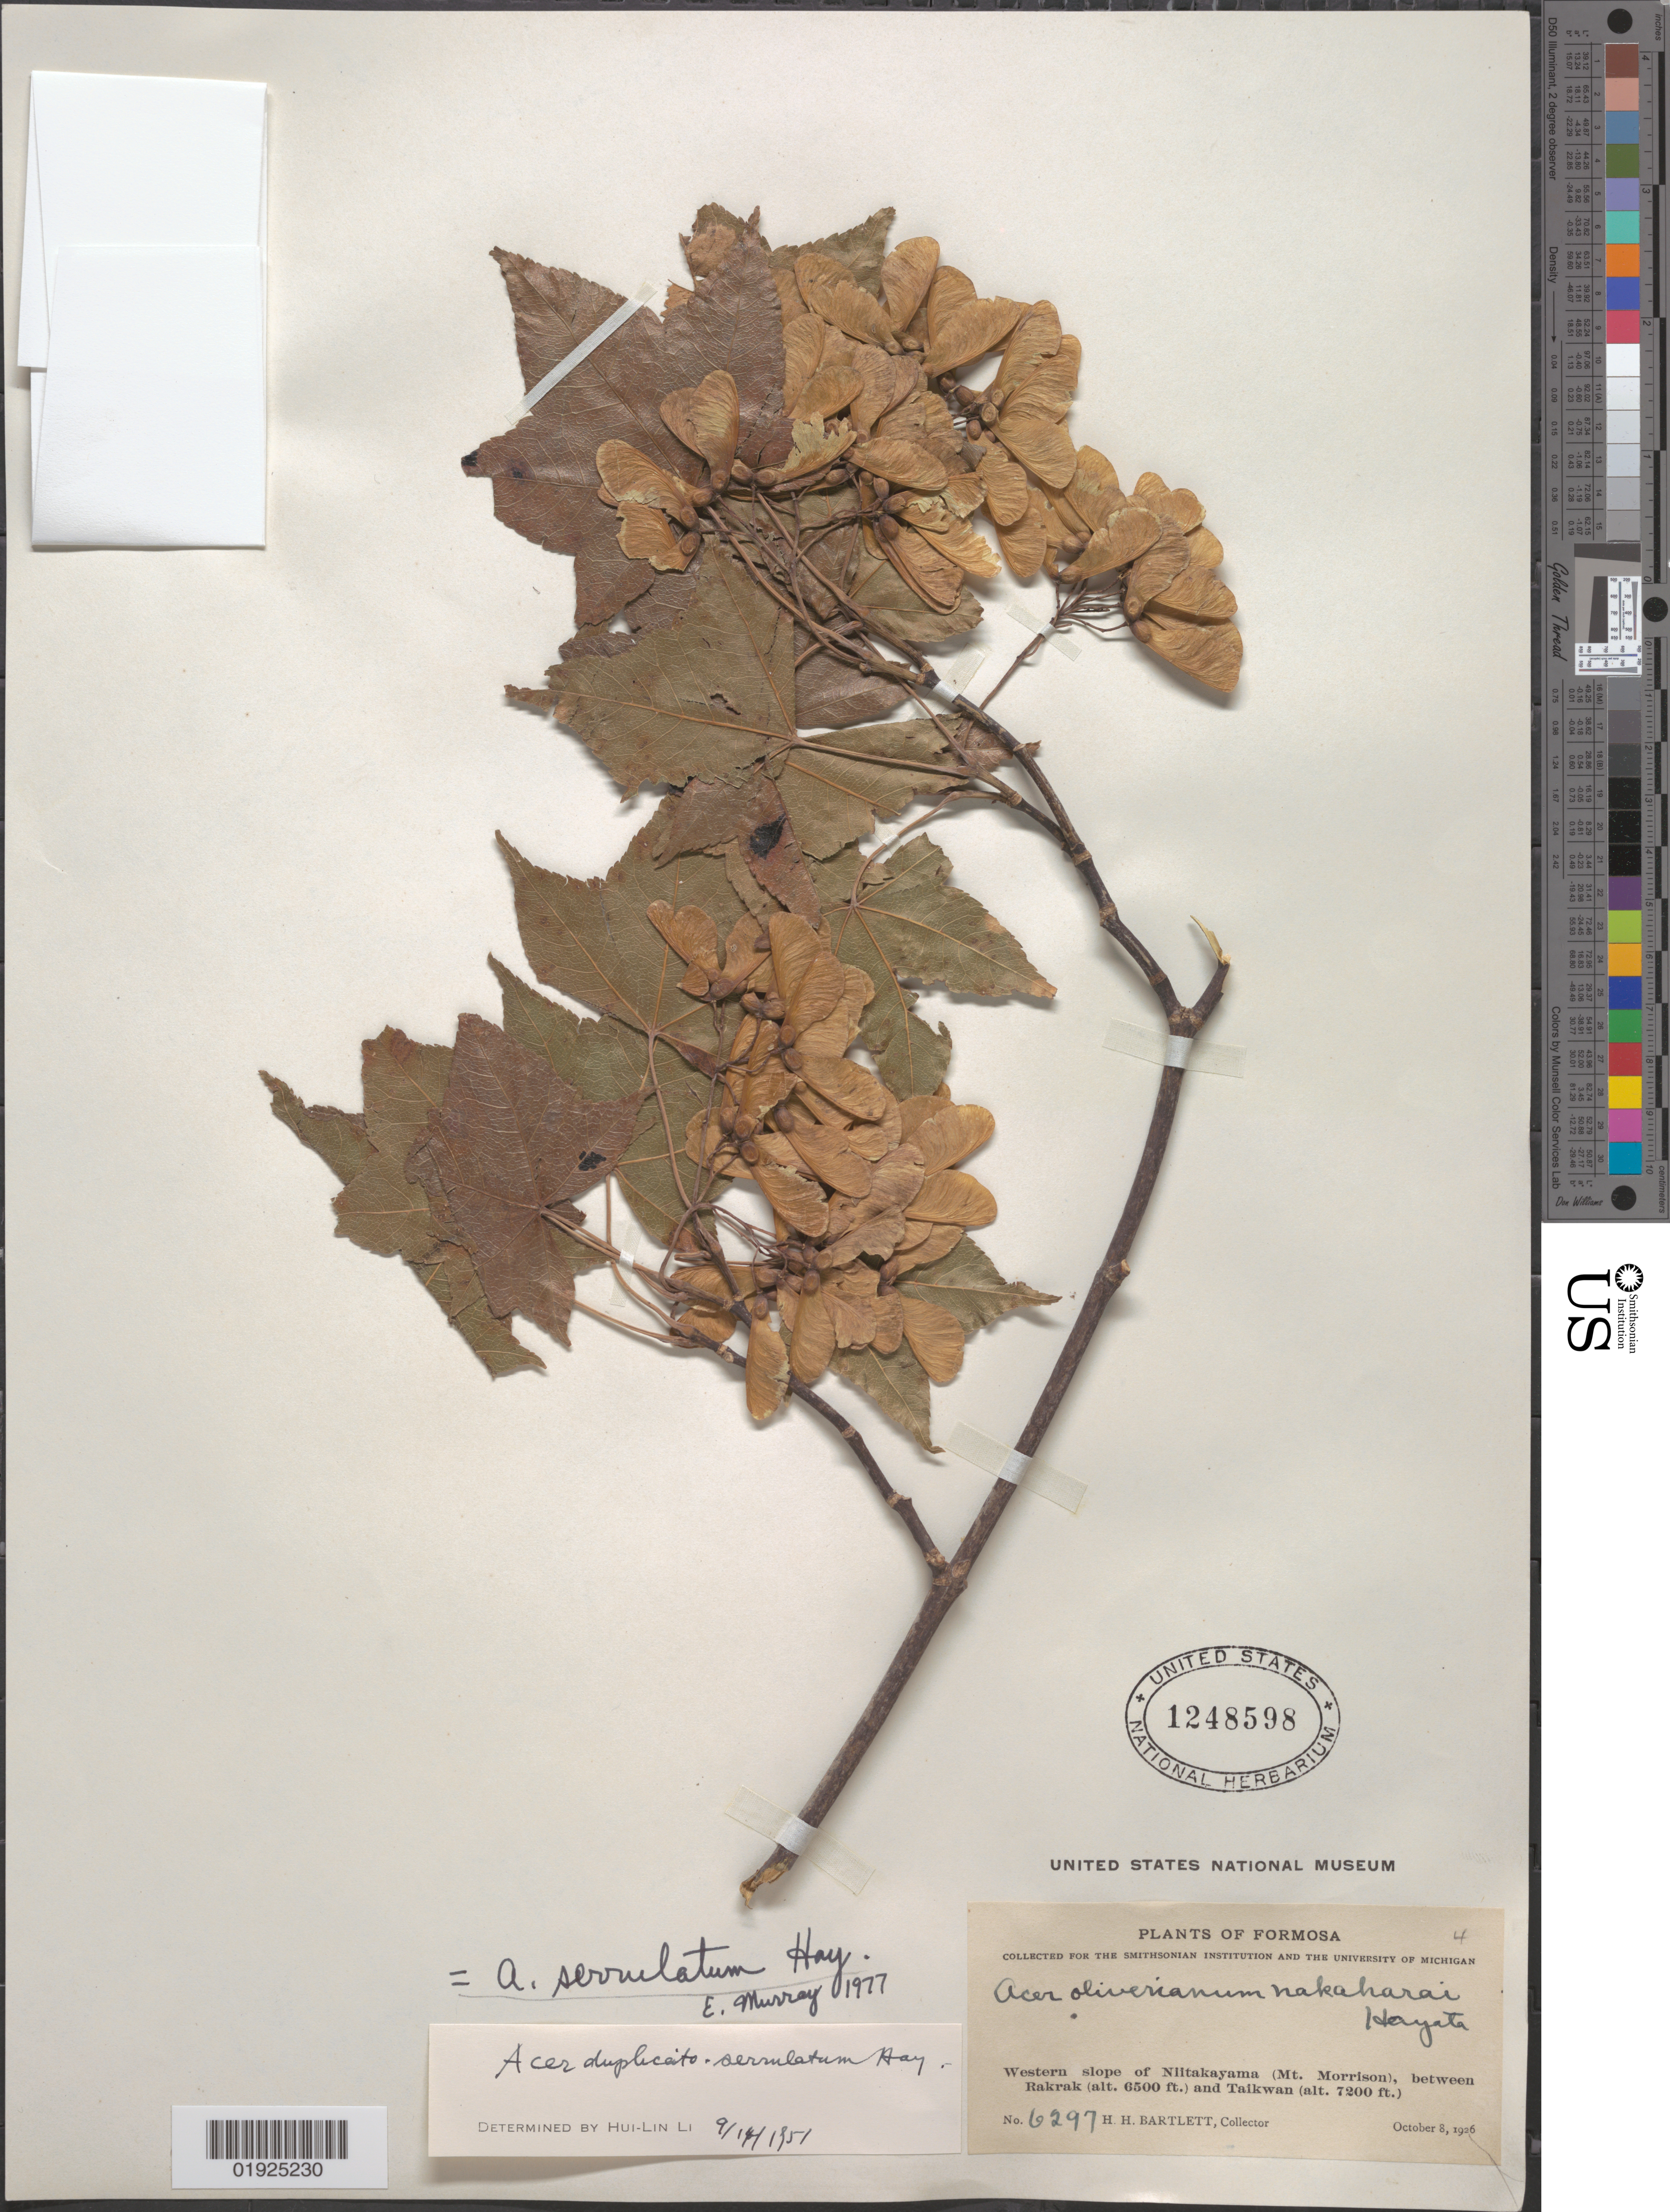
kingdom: Plantae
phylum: Tracheophyta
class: Magnoliopsida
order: Sapindales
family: Sapindaceae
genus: Acer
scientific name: Acer serrulatum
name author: Hayata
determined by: Murray, Edward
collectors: H. H. Bartlett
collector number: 6297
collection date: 1926-10-08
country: Taiwan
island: Taiwan I.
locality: Formosa [Taiwan]; western slope of Niitakayama (Mt. Morrison), between Rakrak and Talkwan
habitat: Western slope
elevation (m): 1981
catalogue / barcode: US 1248598